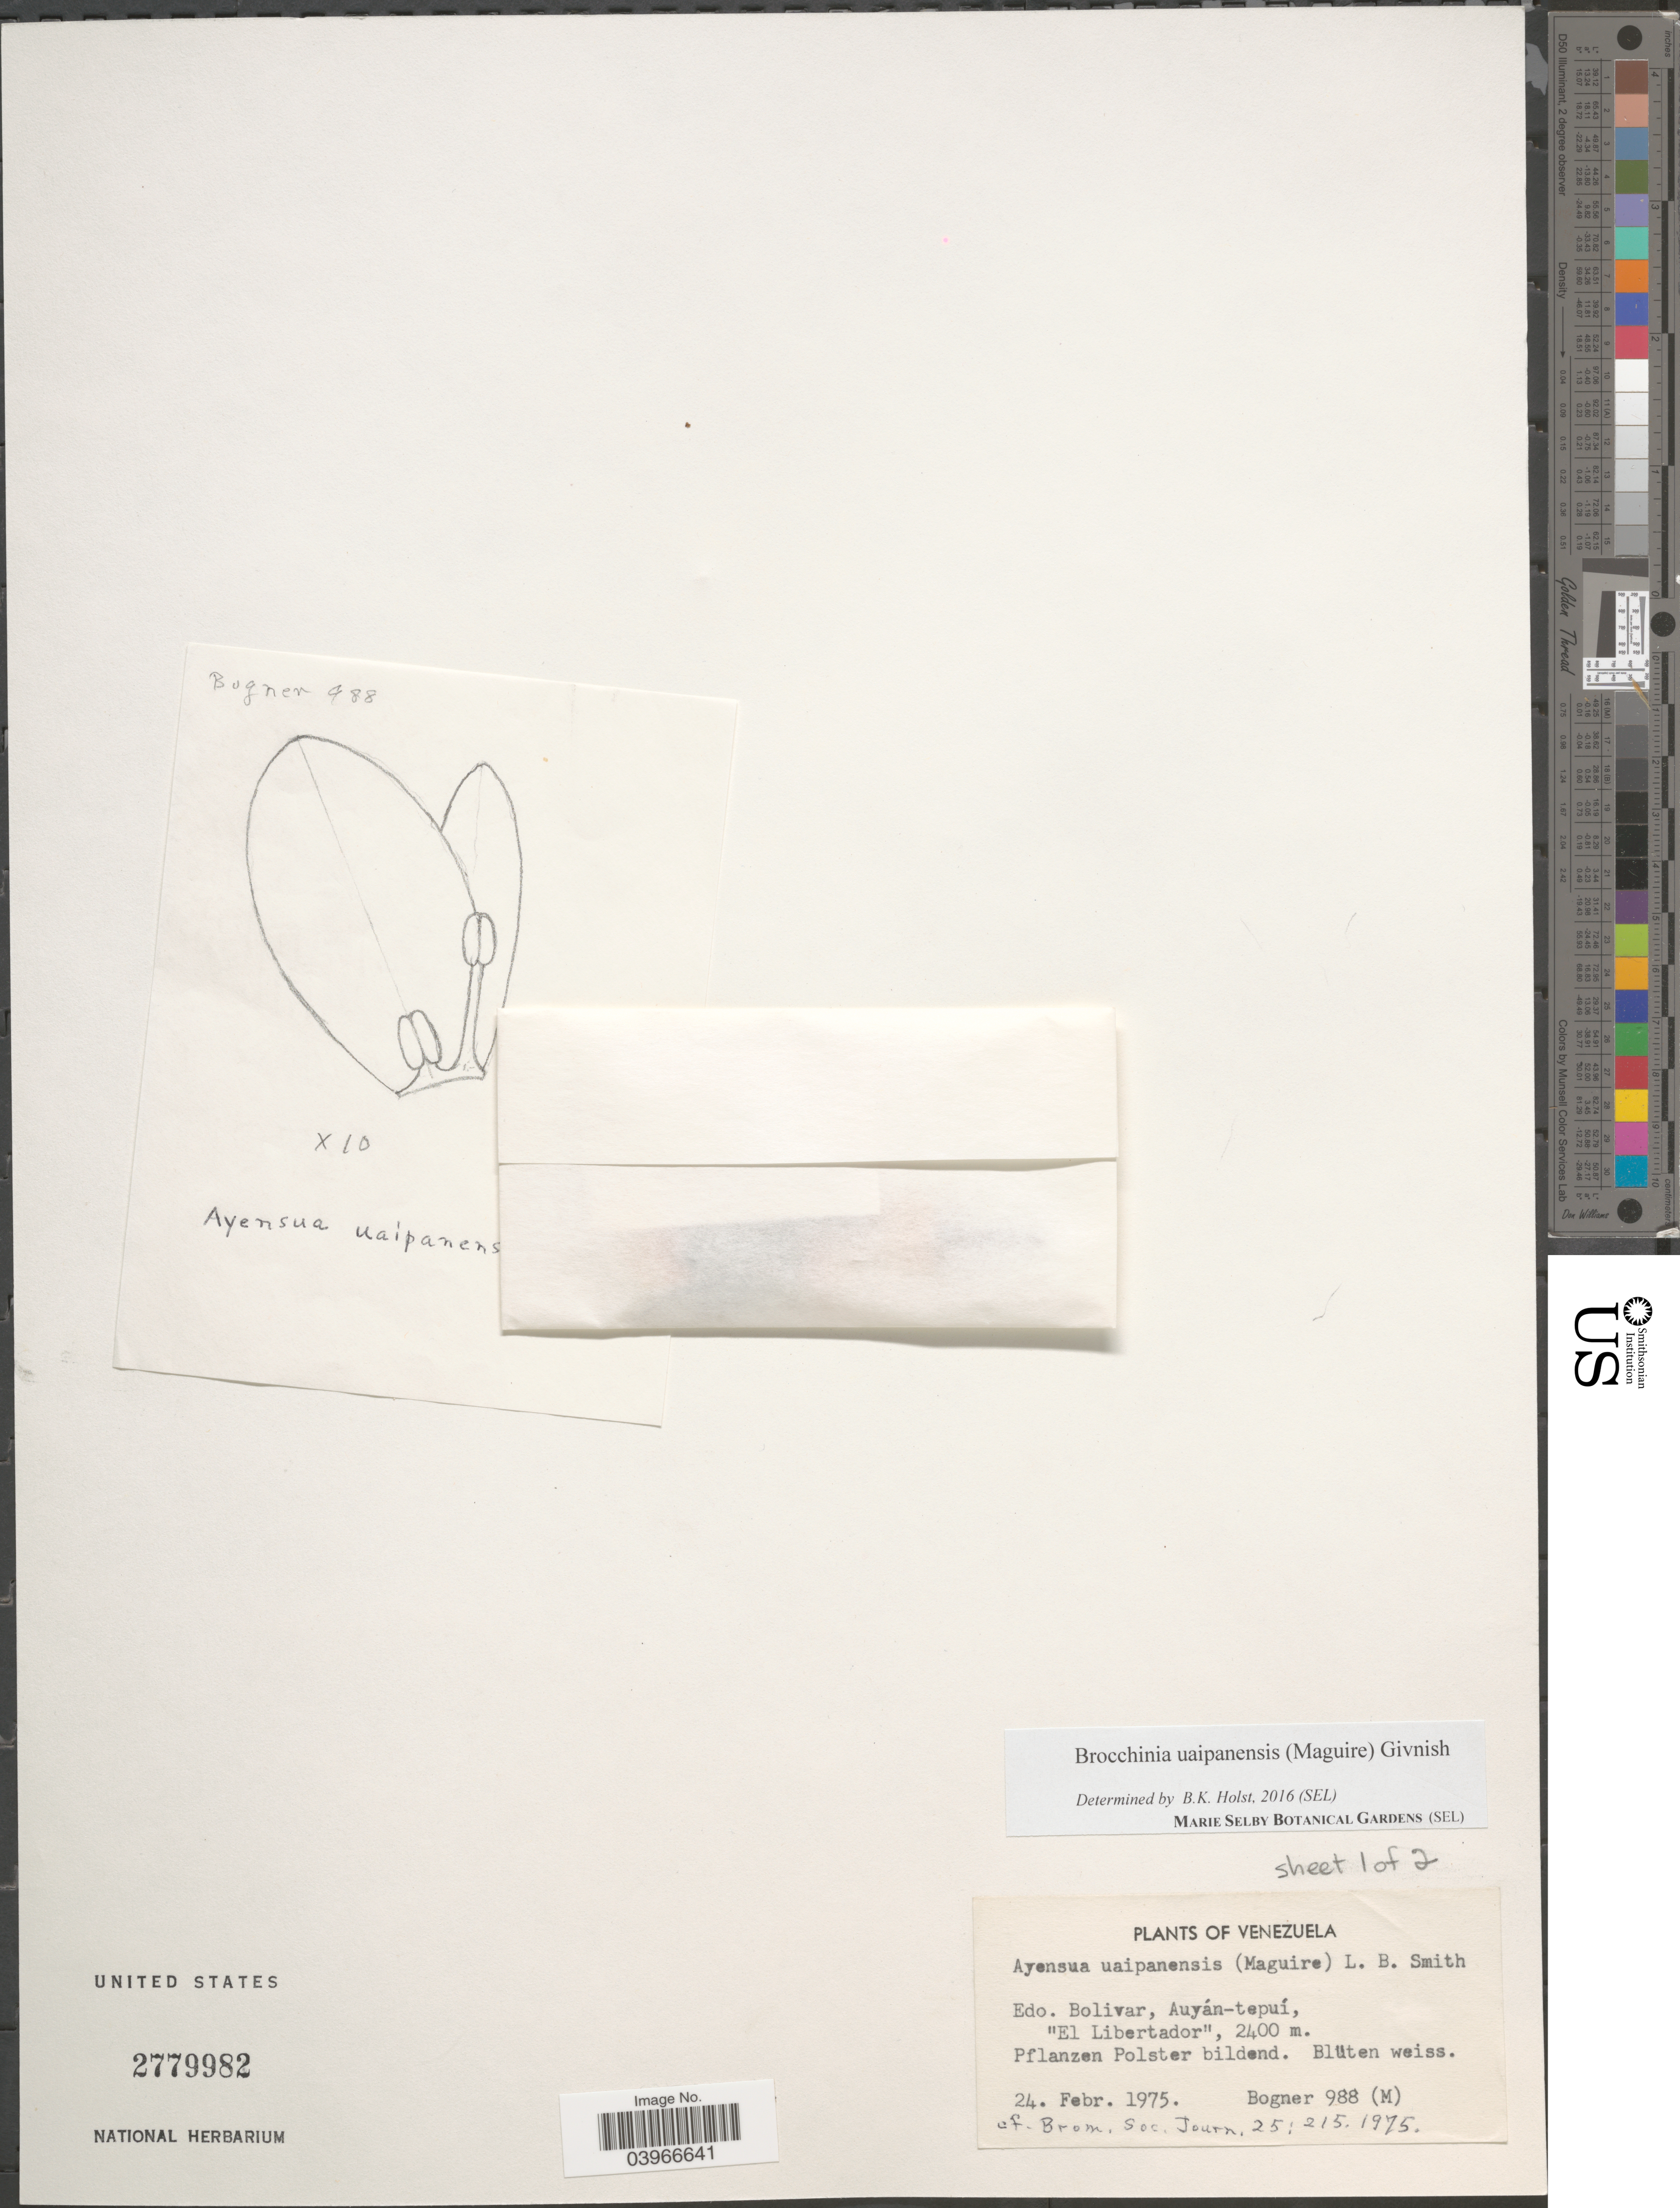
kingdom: Plantae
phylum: Tracheophyta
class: Liliopsida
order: Poales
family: Bromeliaceae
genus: Brocchinia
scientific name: Brocchinia uaipanensis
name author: (Maguire) Givnish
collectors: Bogner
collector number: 988 (M)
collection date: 1975-02-24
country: Venezuela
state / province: Bolivar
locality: Auyán-tepui, "El Libertador".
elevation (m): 2400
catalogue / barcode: US 2779982